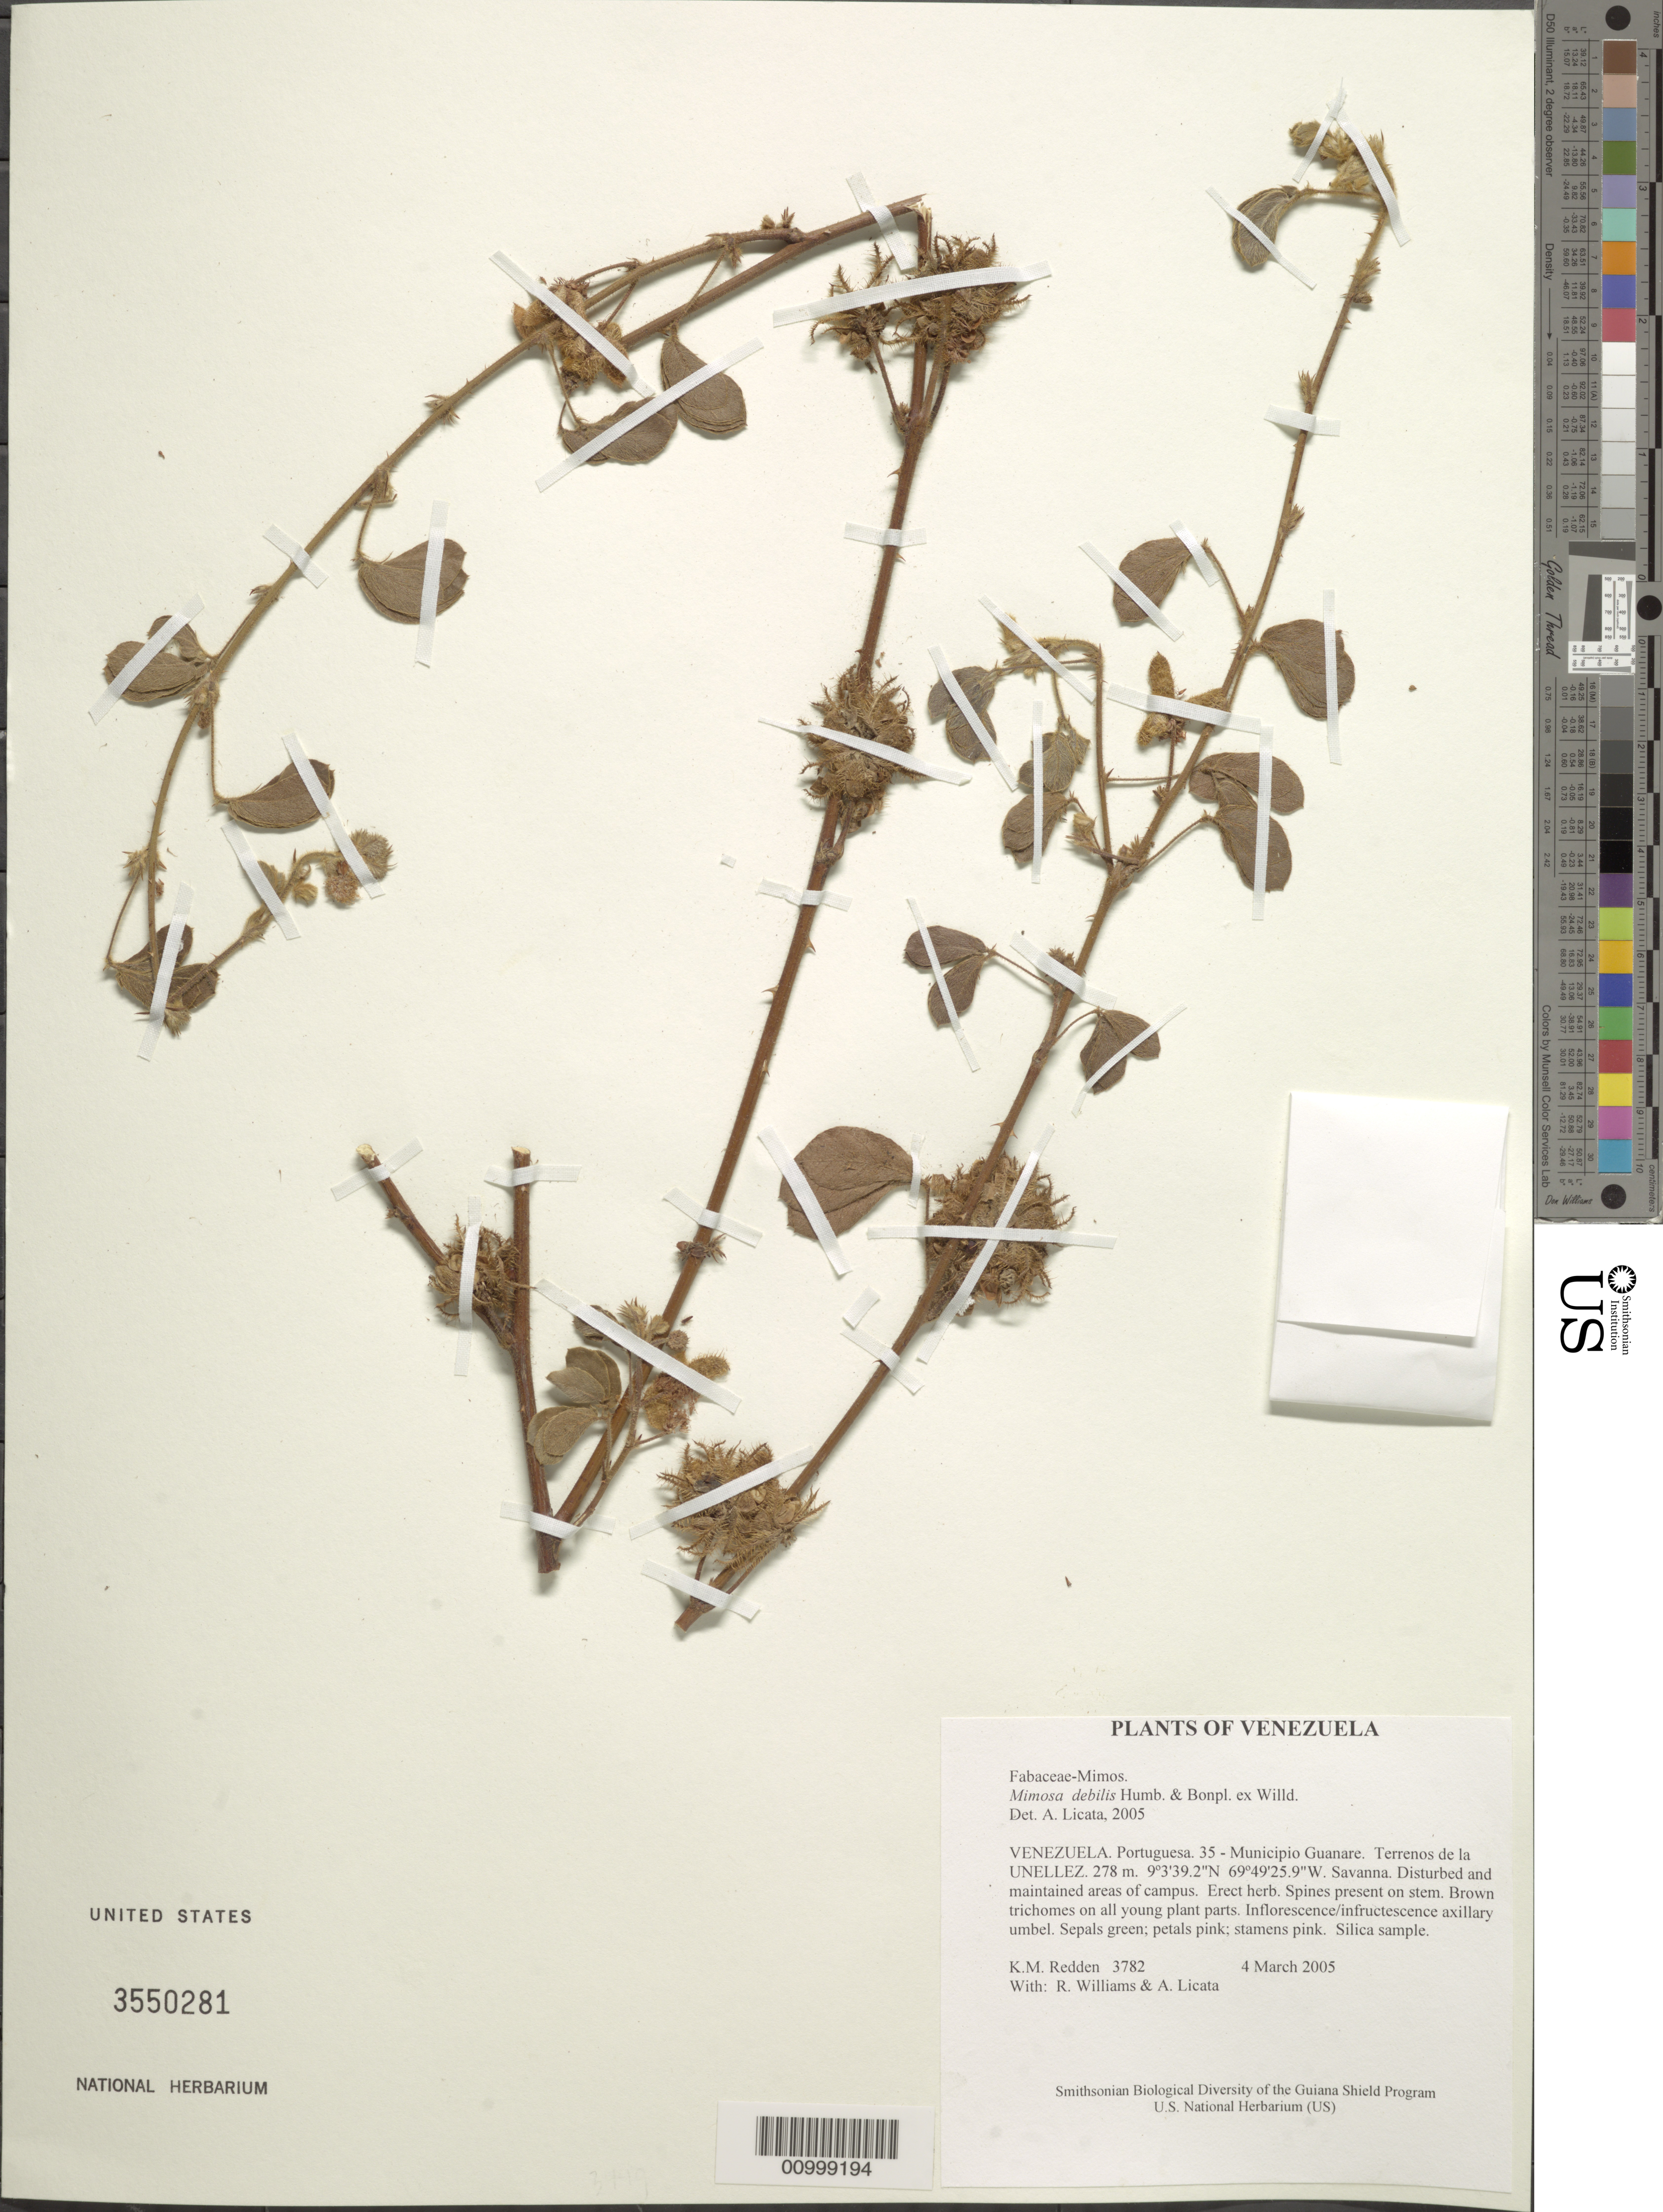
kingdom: Plantae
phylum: Tracheophyta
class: Magnoliopsida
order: Fabales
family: Fabaceae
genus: Mimosa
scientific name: Mimosa debilis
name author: Humb. & Bonpl. ex Willd.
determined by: Licata, A., (PORT), Univ. Nac. Exp. de los Llanos Ezequiel Zamora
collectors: K. M. Redden, R. Williams & A. Licata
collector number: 3782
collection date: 2005-03-04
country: Venezuela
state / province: Portuguesa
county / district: Guanare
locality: Terrenos de la UNELLEZ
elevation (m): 278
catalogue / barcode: US 3550281